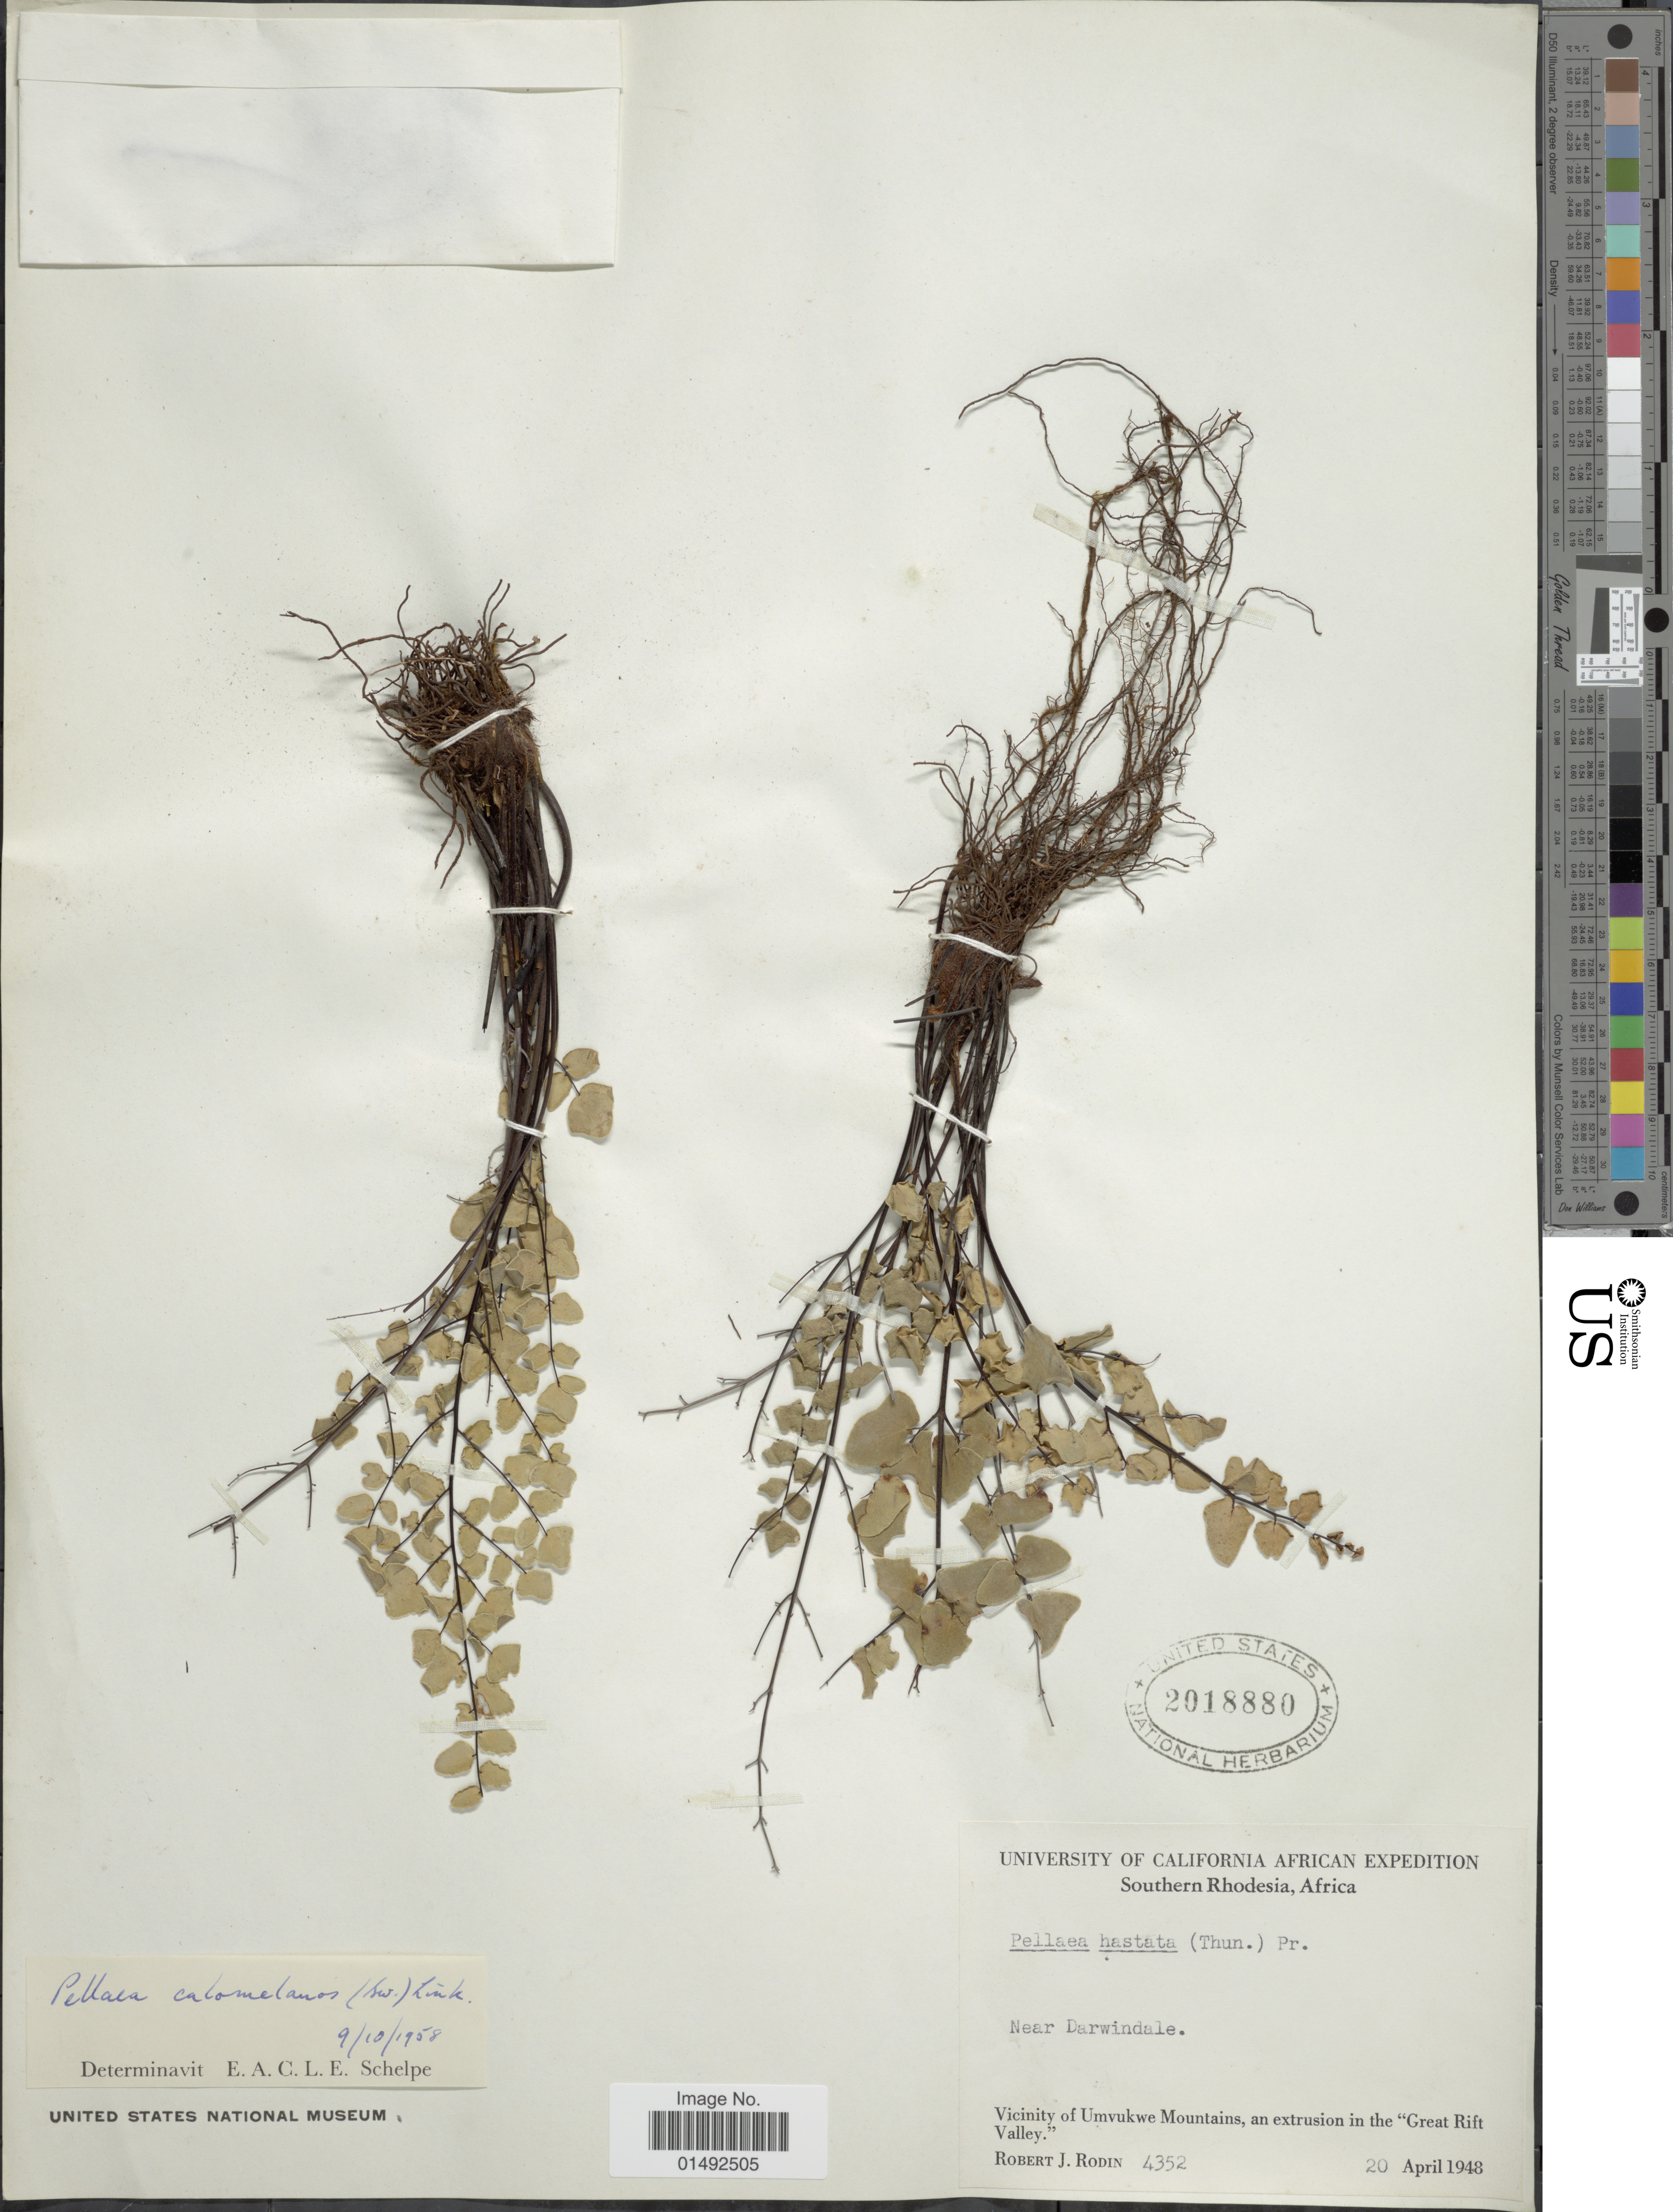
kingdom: Plantae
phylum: Tracheophyta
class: Polypodiopsida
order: Polypodiales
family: Pteridaceae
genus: Pellaea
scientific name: Pellaea calomelanos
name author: (Sw.) Link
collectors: R. J. Rodin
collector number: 4352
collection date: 1948-04-20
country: Zimbabwe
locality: Southern Rhodesia, Vicinity of Umvukwe Mountains, an extrusion in the 'Great Rift Valley'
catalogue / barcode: US 2018880